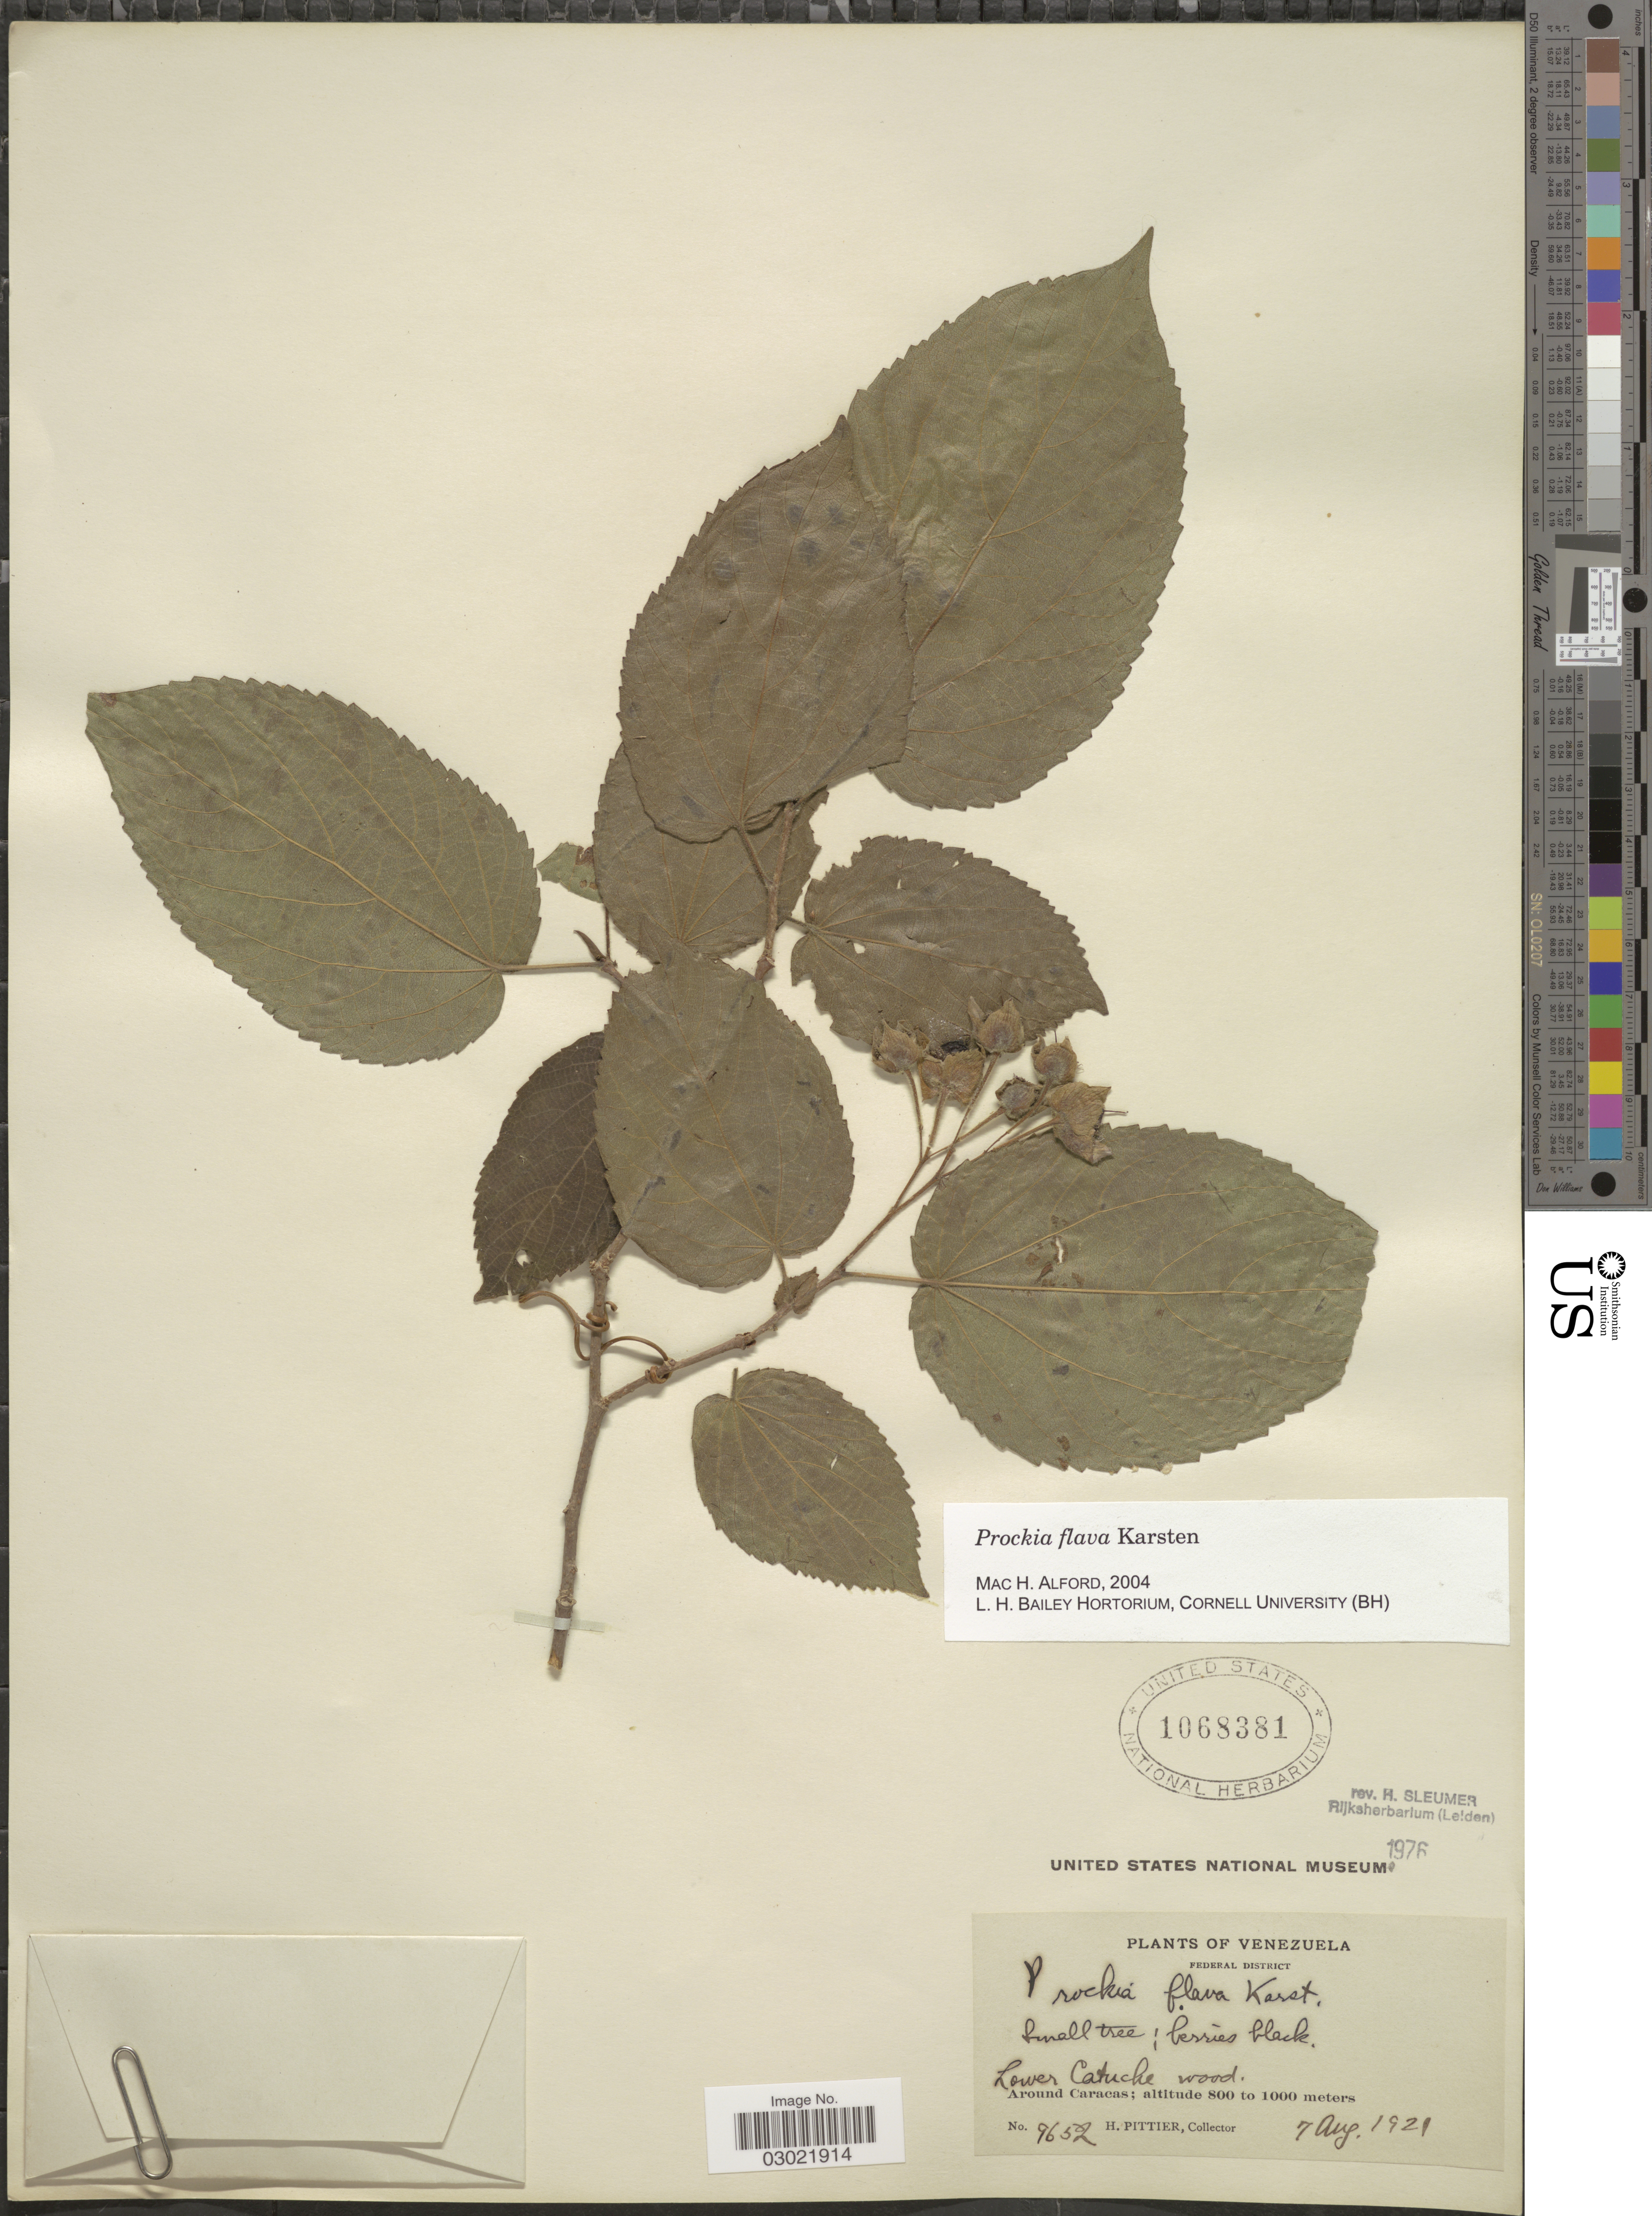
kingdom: Plantae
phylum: Tracheophyta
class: Magnoliopsida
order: Malpighiales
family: Salicaceae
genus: Prockia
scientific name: Prockia flava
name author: H. Karst.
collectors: H. F. Pittier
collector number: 9652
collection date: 1921-08-07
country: Venezuela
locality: Federal District. Lower Catuche wood. Around Caracas.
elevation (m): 800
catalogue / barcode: US 1068381